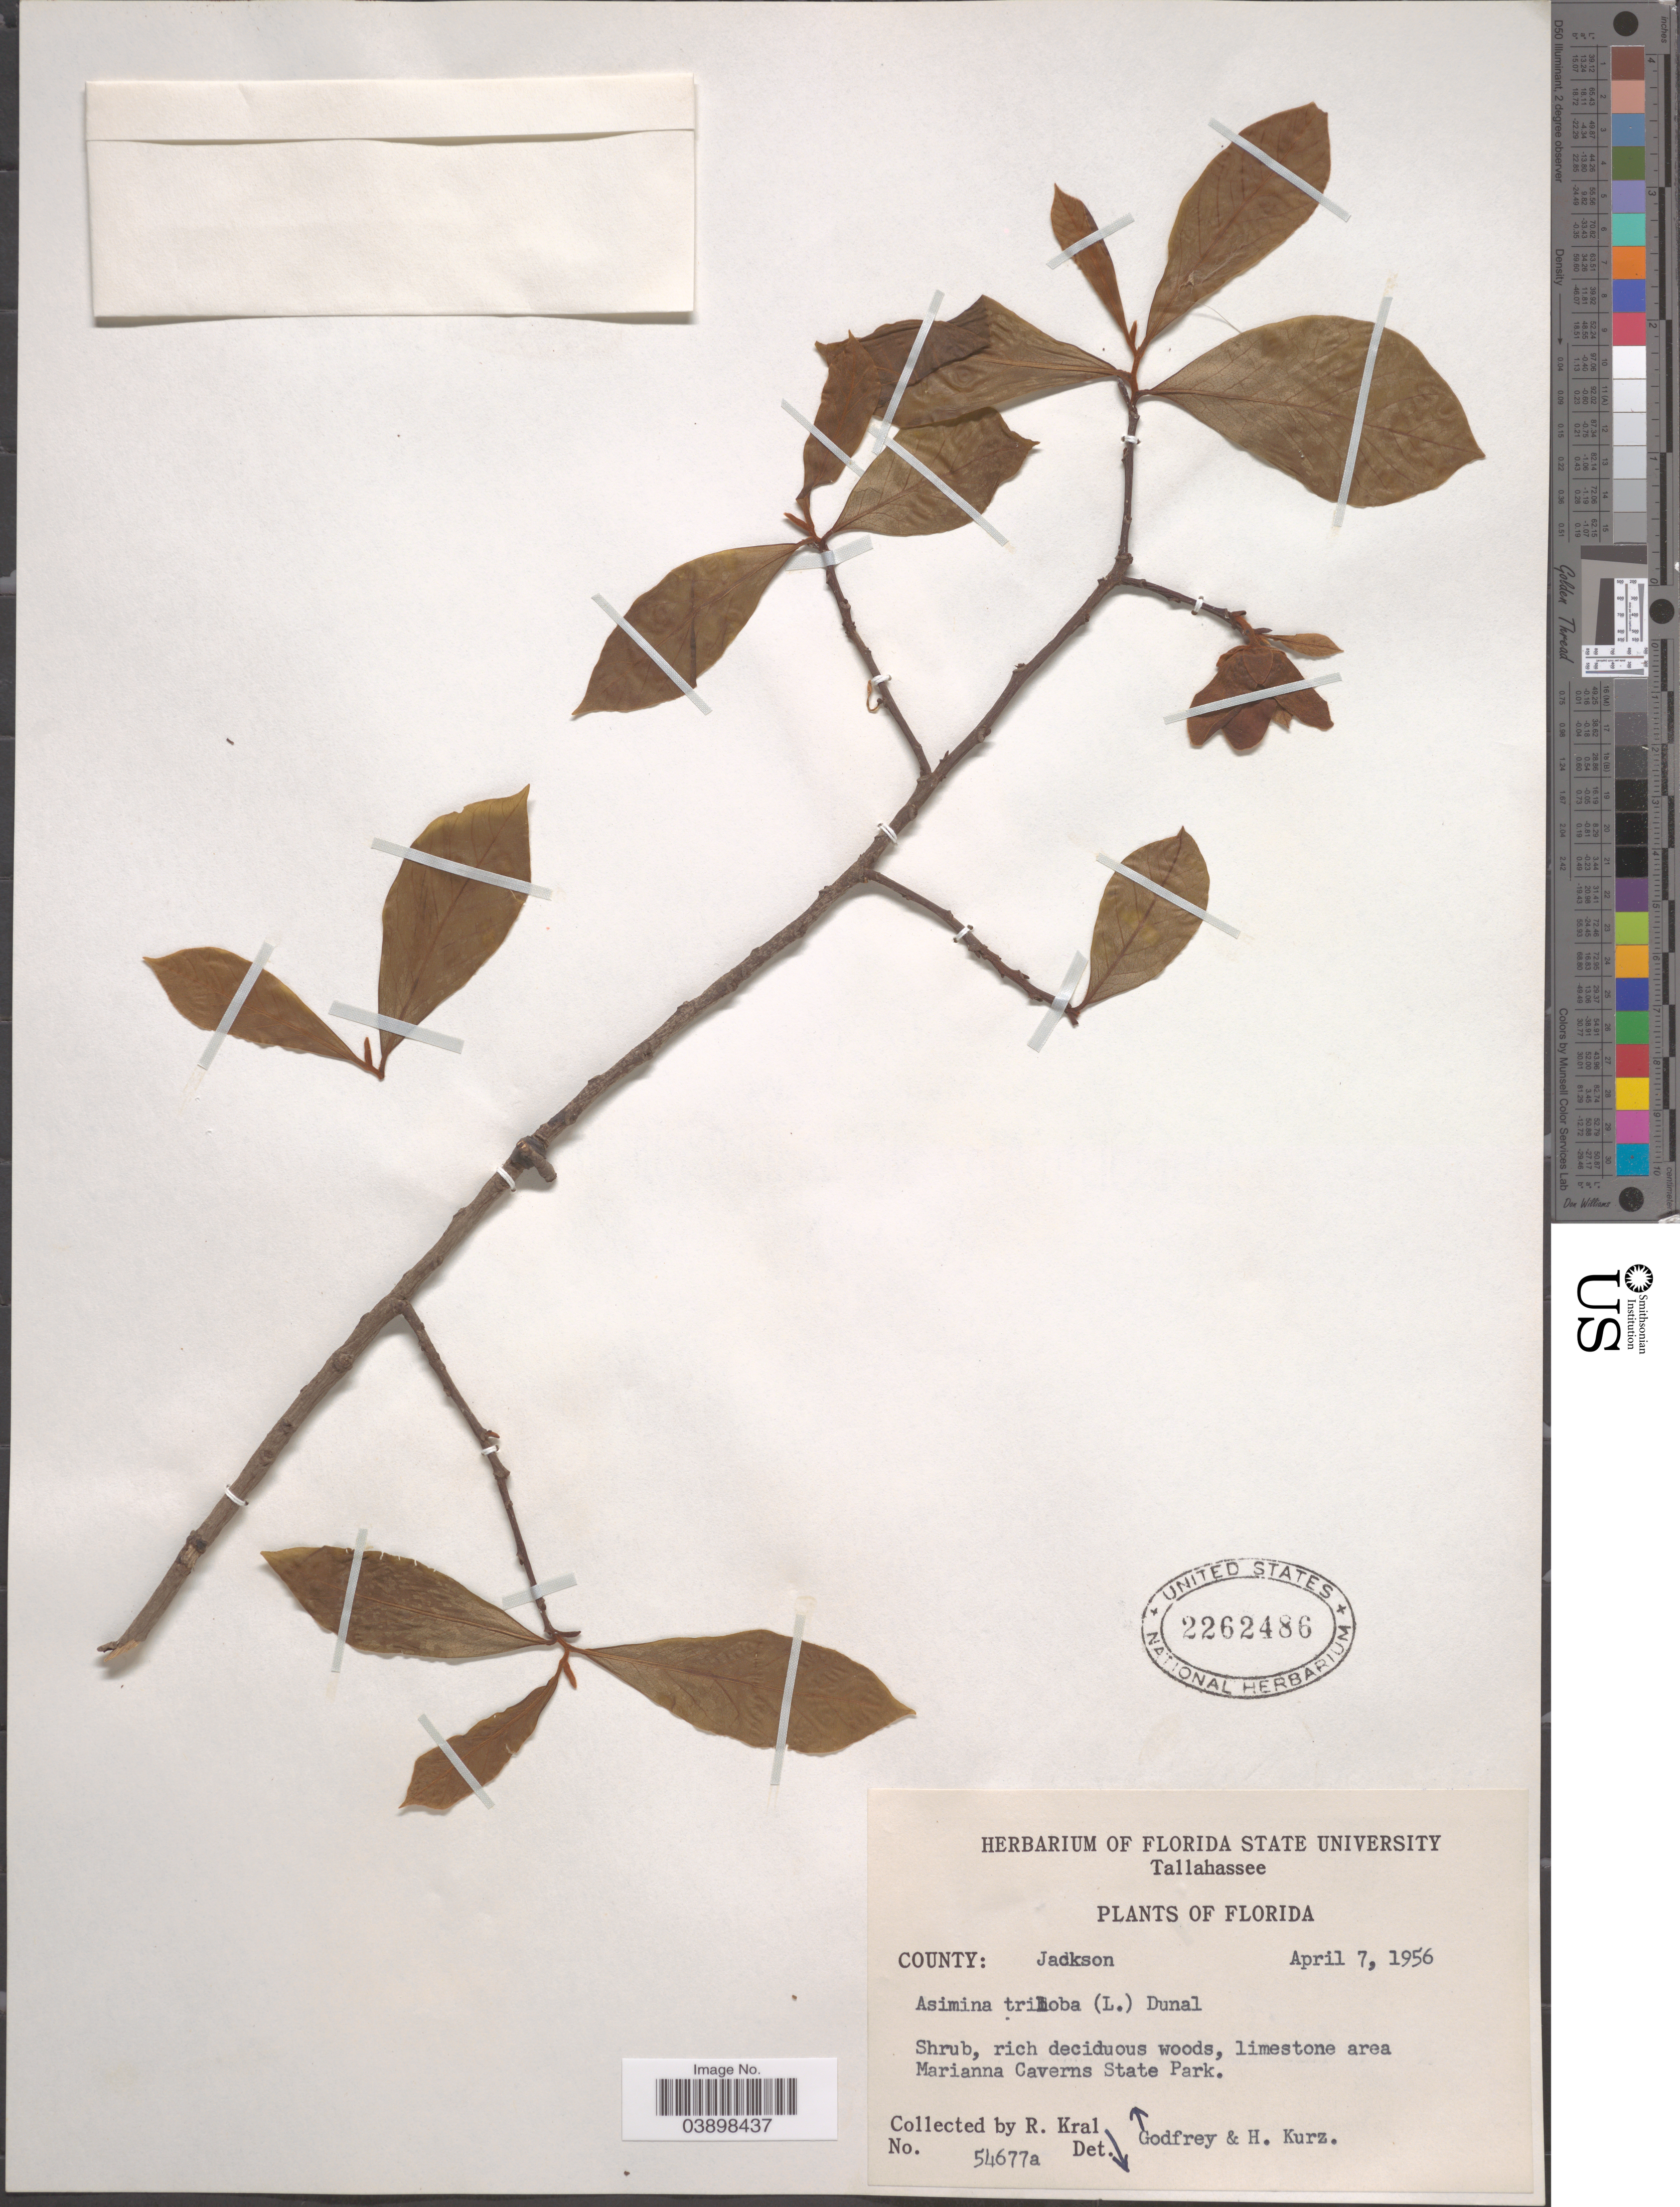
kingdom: Plantae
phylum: Tracheophyta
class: Magnoliopsida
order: Magnoliales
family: Annonaceae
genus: Asimina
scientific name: Asimina triloba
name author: (L.) Dunal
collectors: -- Godfrey & H. Kurz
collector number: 54677a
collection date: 1956-04-07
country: United States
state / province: Florida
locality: County: Jackson. Limestone area Marianna Caverns State Park.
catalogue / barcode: US 2262486